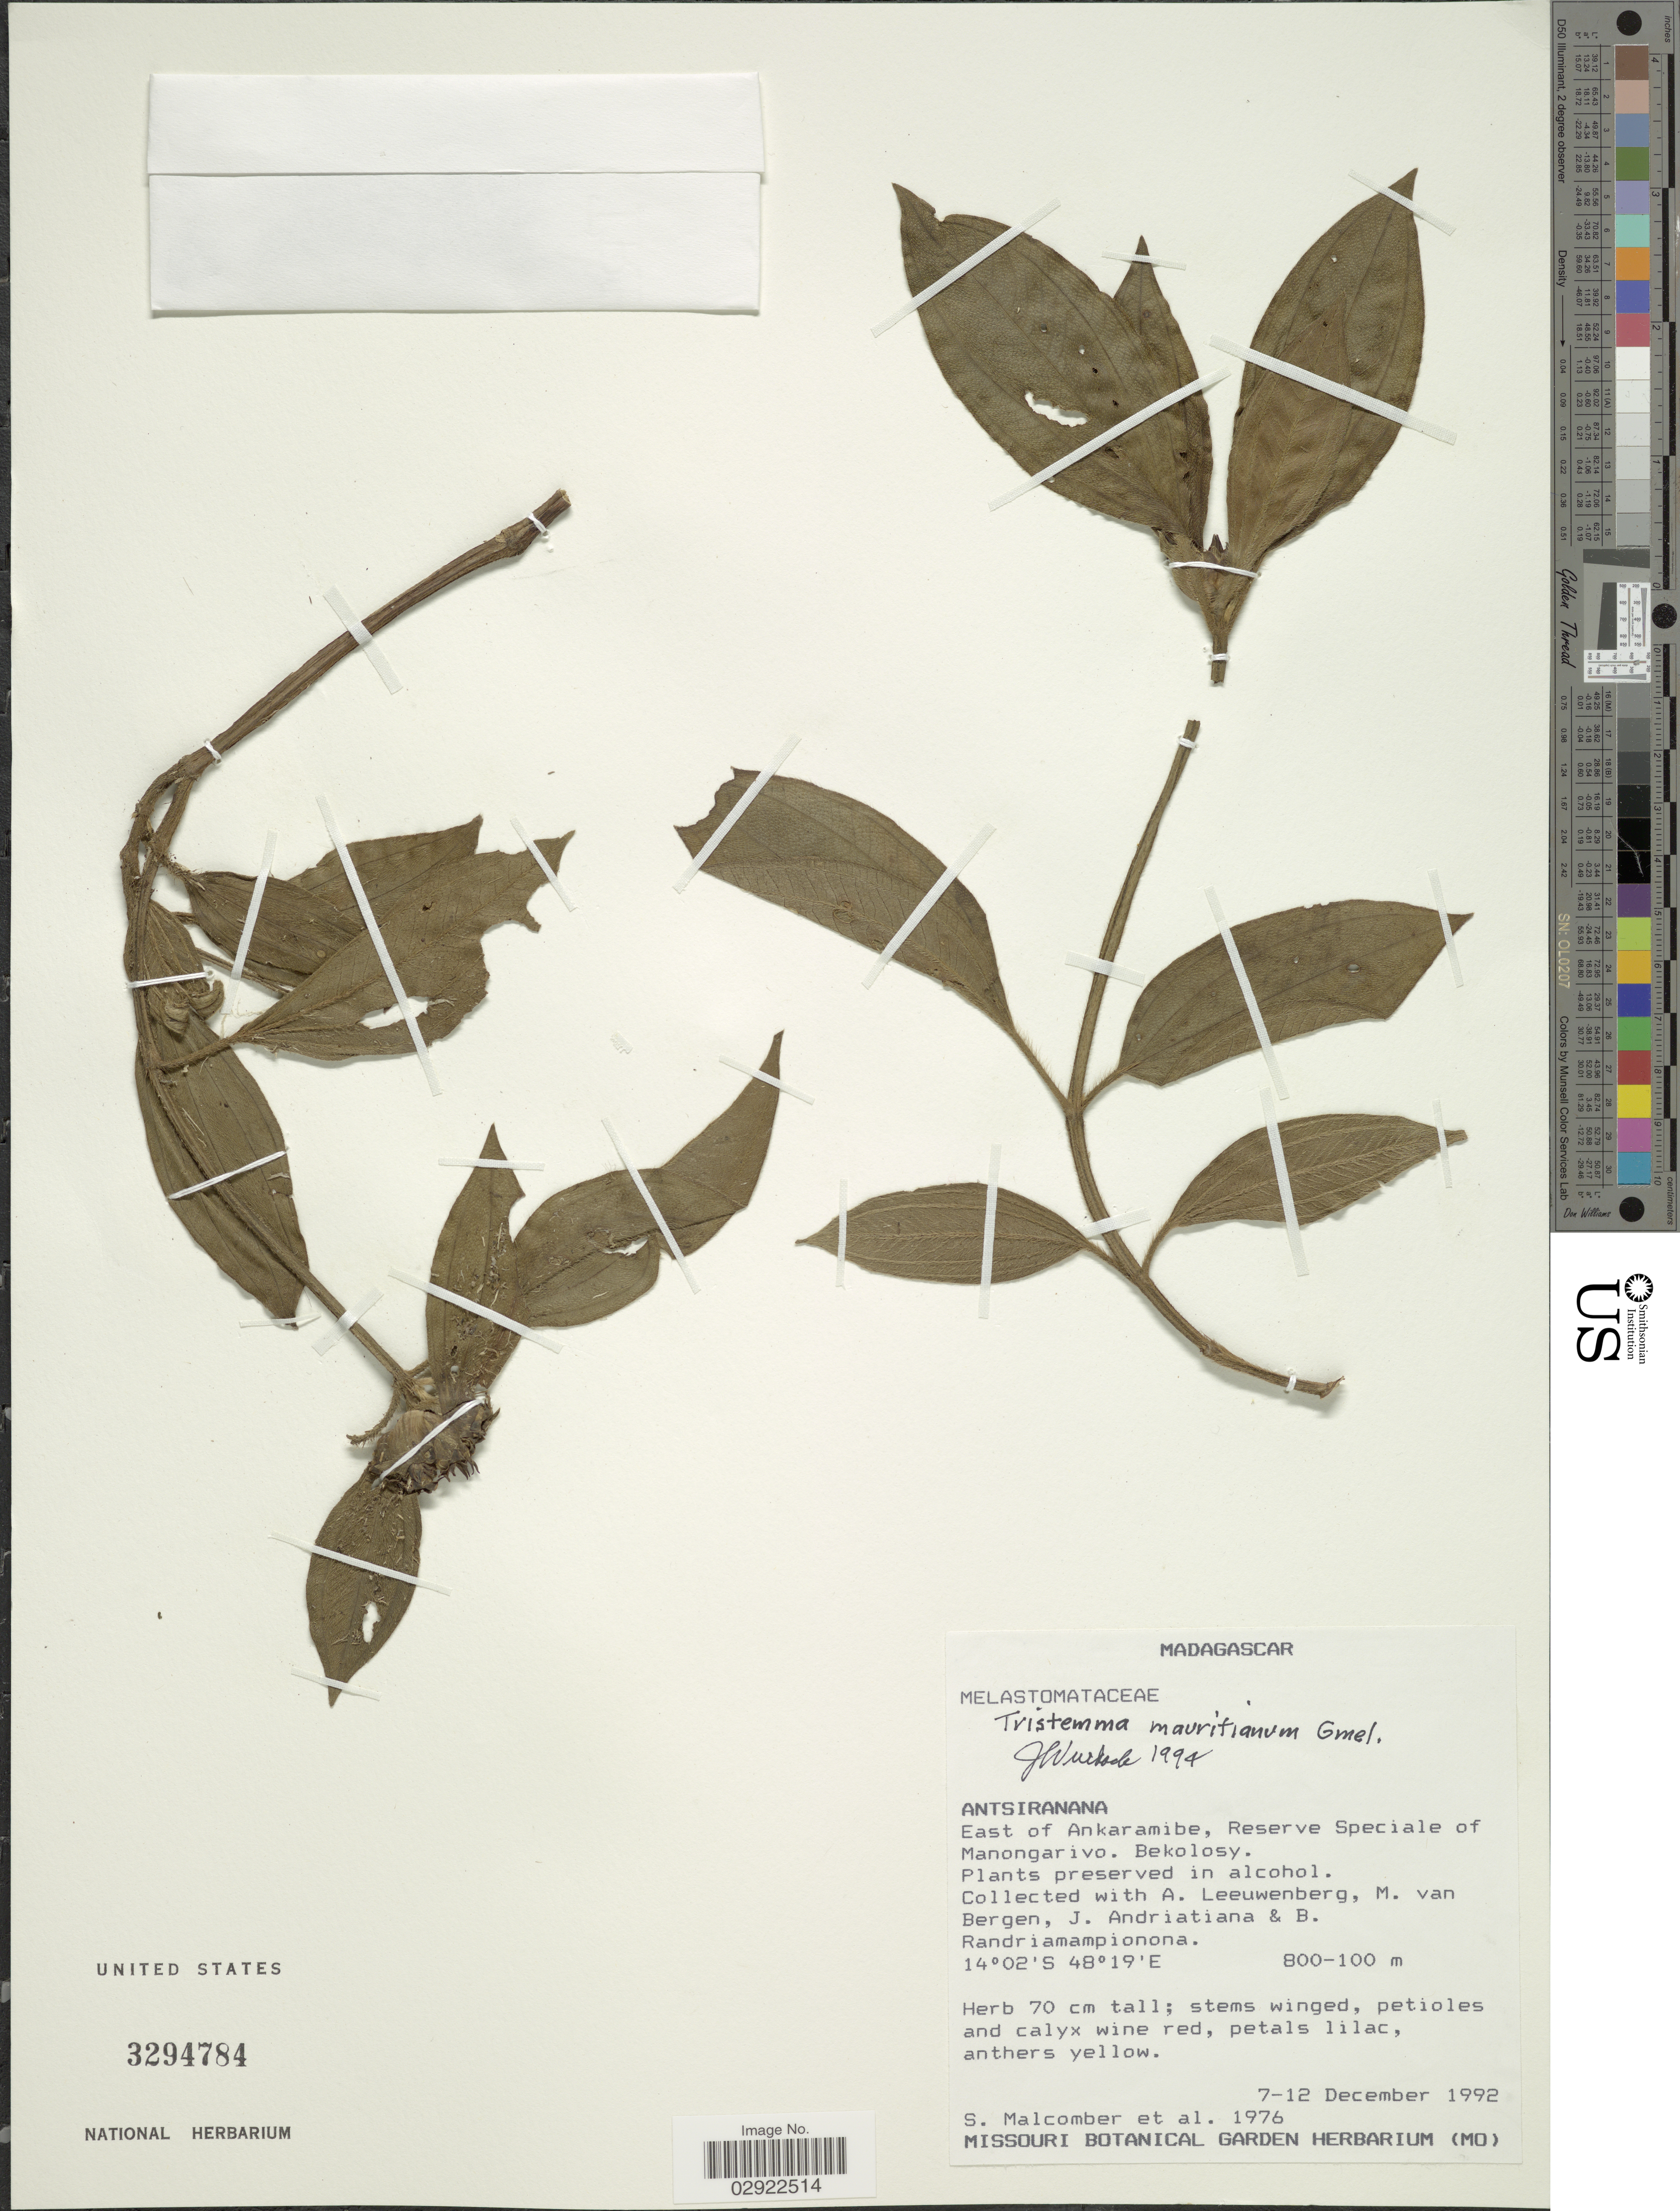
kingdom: Plantae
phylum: Tracheophyta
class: Magnoliopsida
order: Myrtales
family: Melastomataceae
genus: Tristemma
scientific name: Tristemma mauritianum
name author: J.F. Gmel.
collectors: S. T. Malcomber, A. Leeuwenberg, M. van Bergen, J. Andriantiana & B. Randriamampionona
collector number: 1976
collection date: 1992-12-07/1992-12-12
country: Madagascar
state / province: Diana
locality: East of Ankaramibe, Reserve Speciale of Manongarivo. Bekolosy.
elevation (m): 100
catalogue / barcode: US 3294784